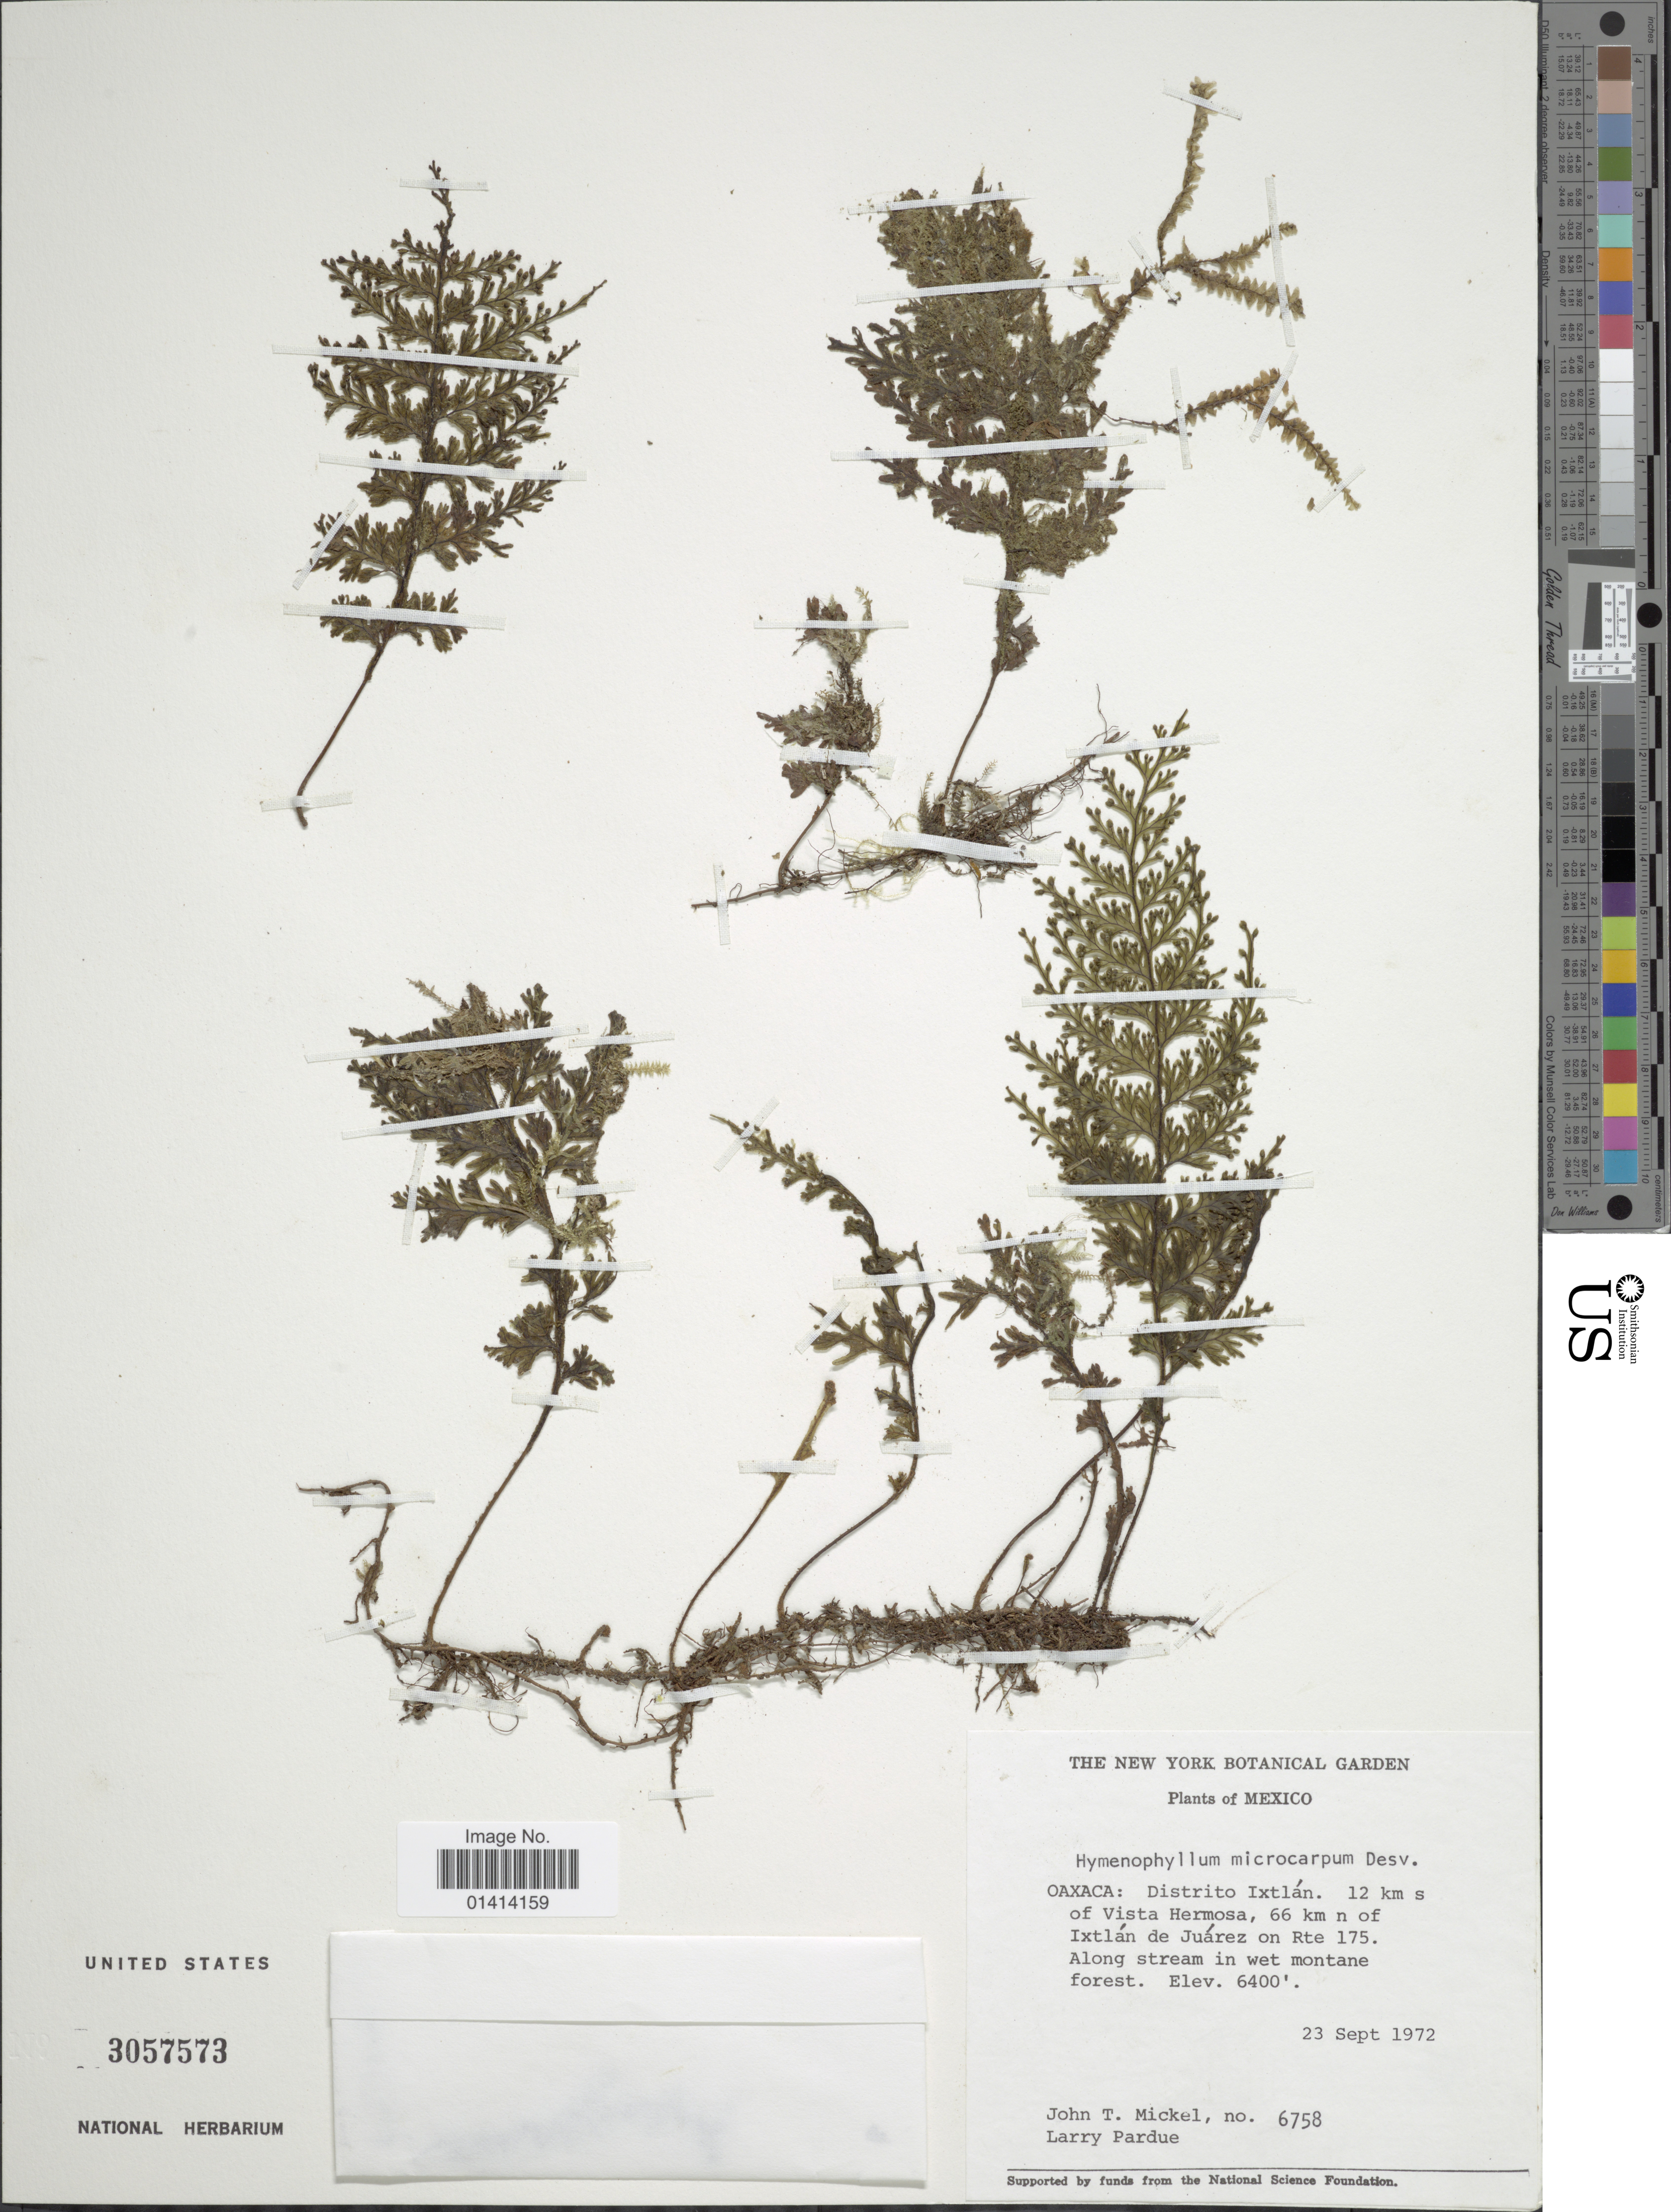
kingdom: Plantae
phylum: Tracheophyta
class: Polypodiopsida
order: Hymenophyllales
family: Hymenophyllaceae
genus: Hymenophyllum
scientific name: Hymenophyllum microcarpum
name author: (Desv.) Lellinger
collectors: J. T. Mickel & L. Pardue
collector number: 6758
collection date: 1972-09-23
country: Mexico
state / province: Oaxaca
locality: Distrito Ixtlán, 12 km s of Vista Hermosa, 66 km n of Ixtlán de Juárez on Rte 175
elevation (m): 1951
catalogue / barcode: US 3057573